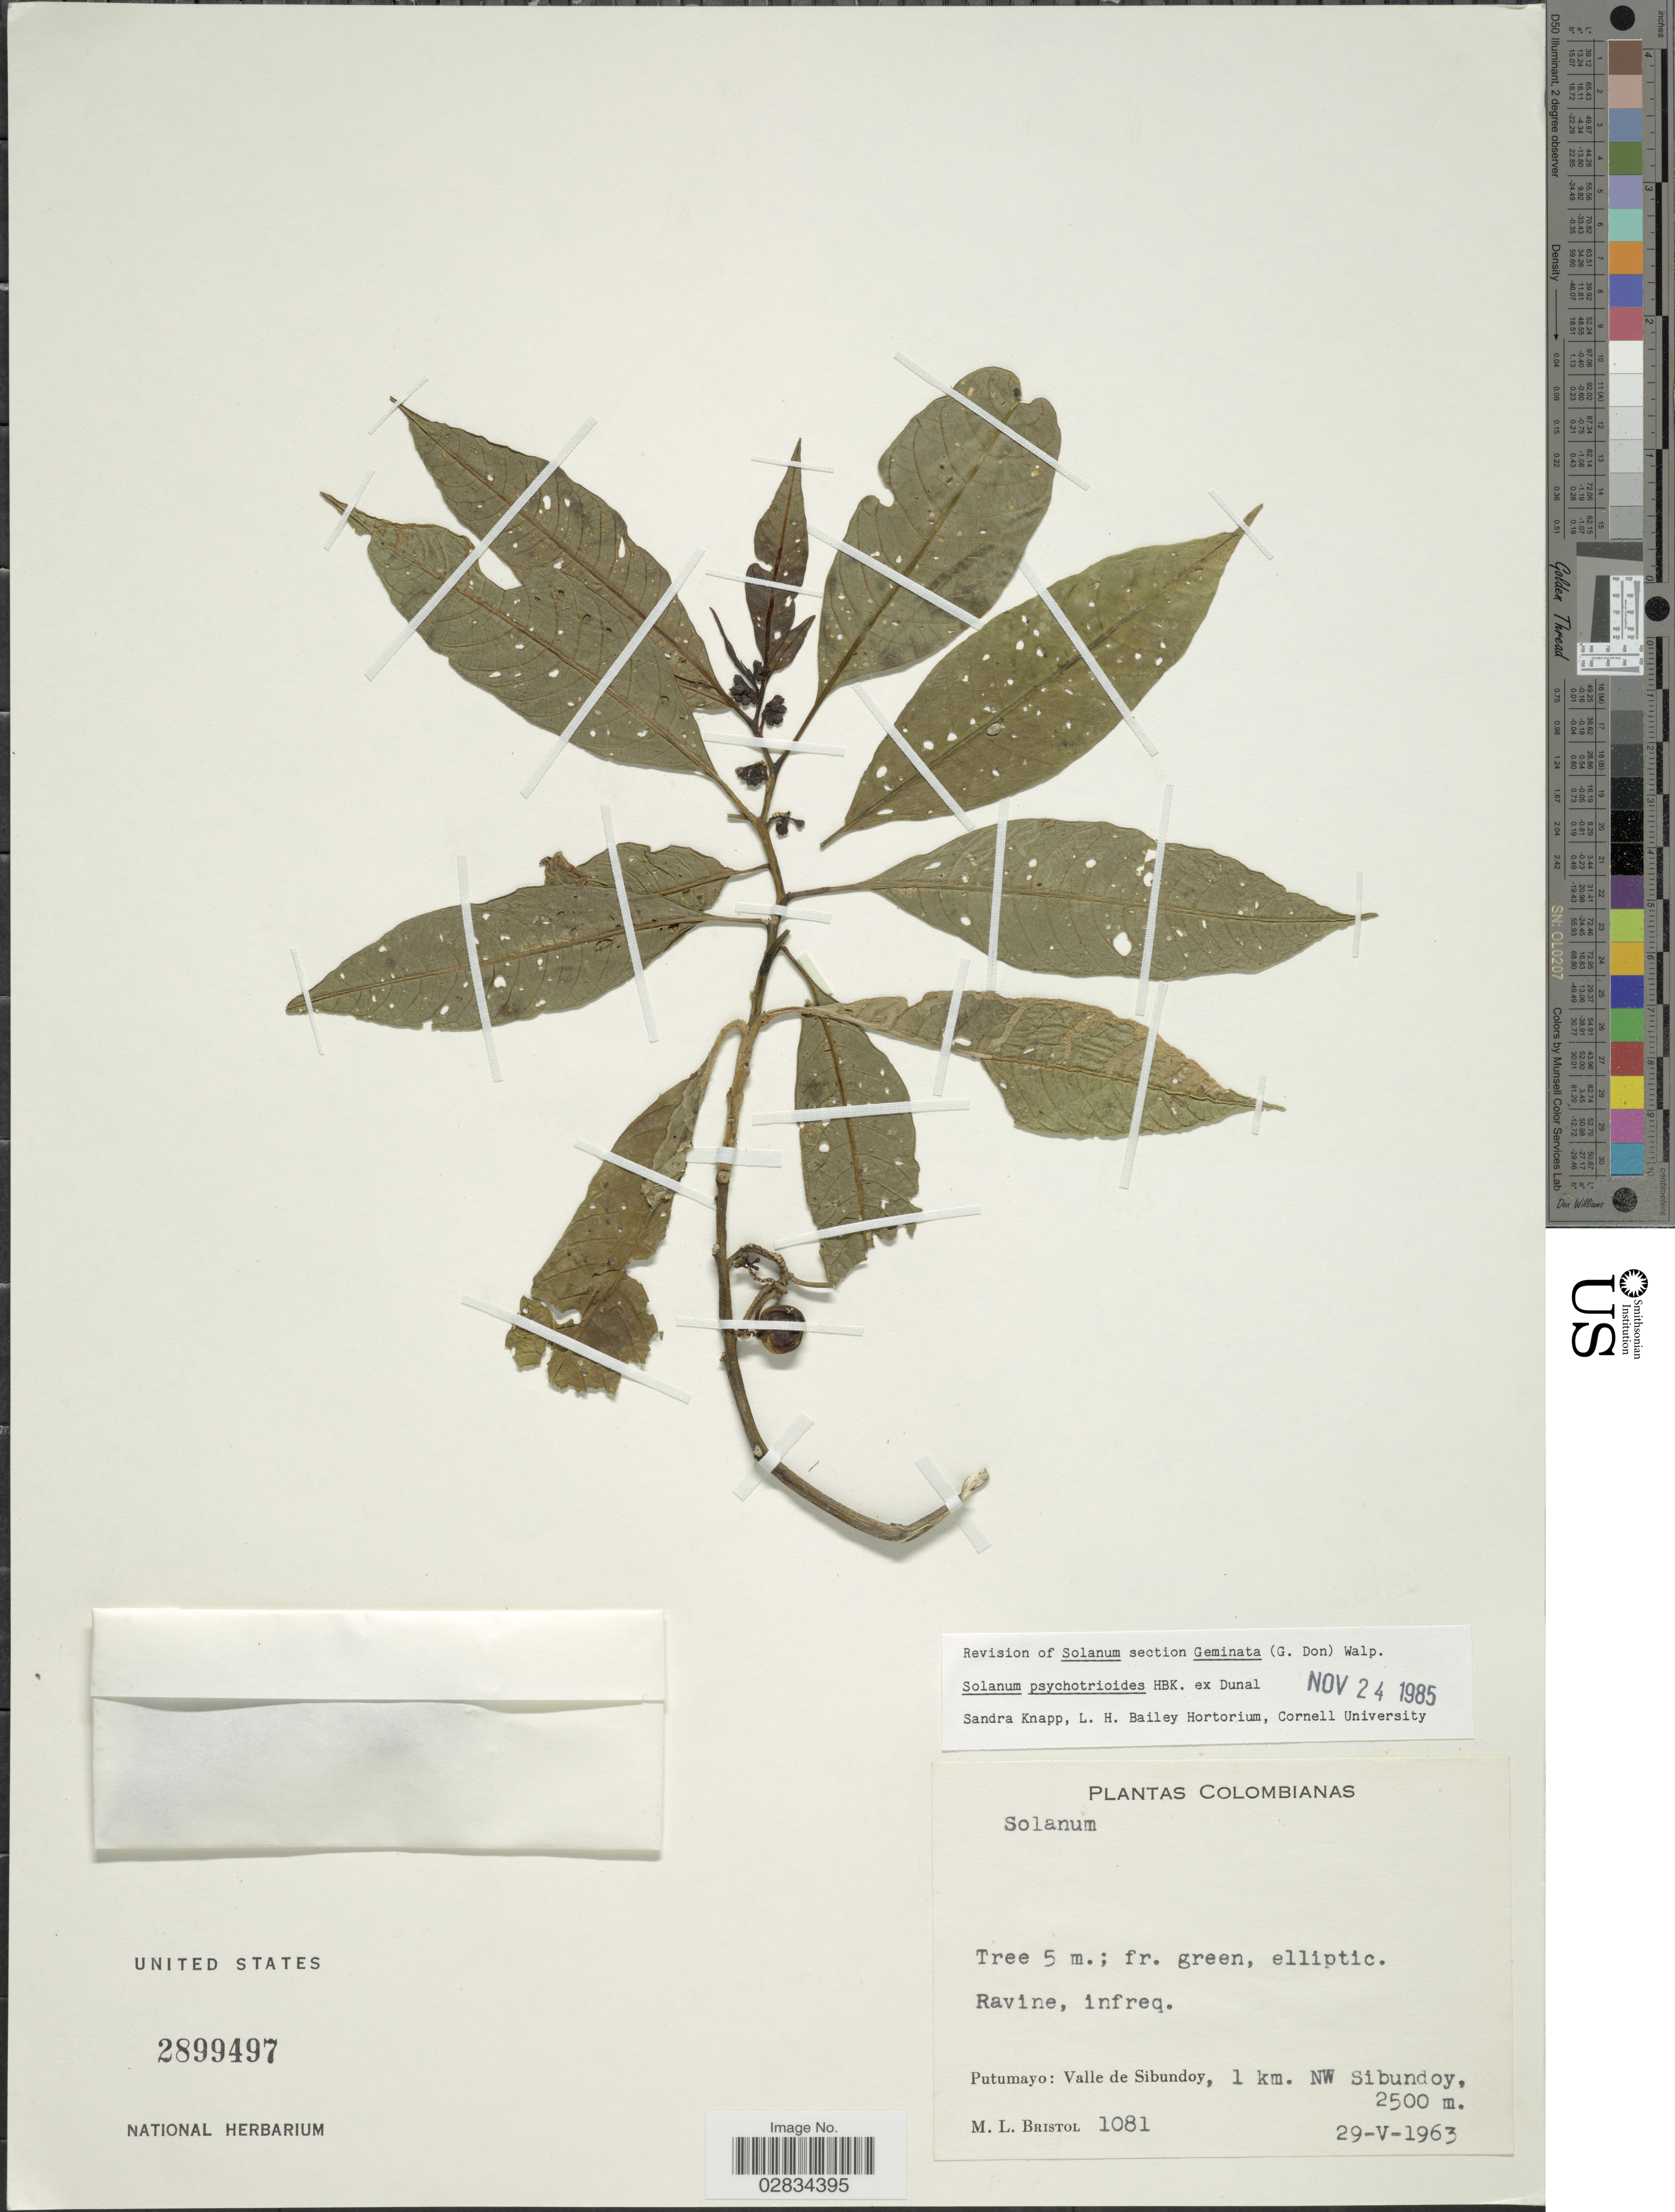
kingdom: Plantae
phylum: Tracheophyta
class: Magnoliopsida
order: Solanales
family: Solanaceae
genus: Solanum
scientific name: Solanum psychotrioides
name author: Dunal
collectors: M. L. Bristol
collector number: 1081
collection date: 1963-05-29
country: Colombia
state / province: Putumayo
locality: Putumayo: Valle de Sibundoy, 1 km. NW Sibundoy.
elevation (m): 2500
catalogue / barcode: US 2899497